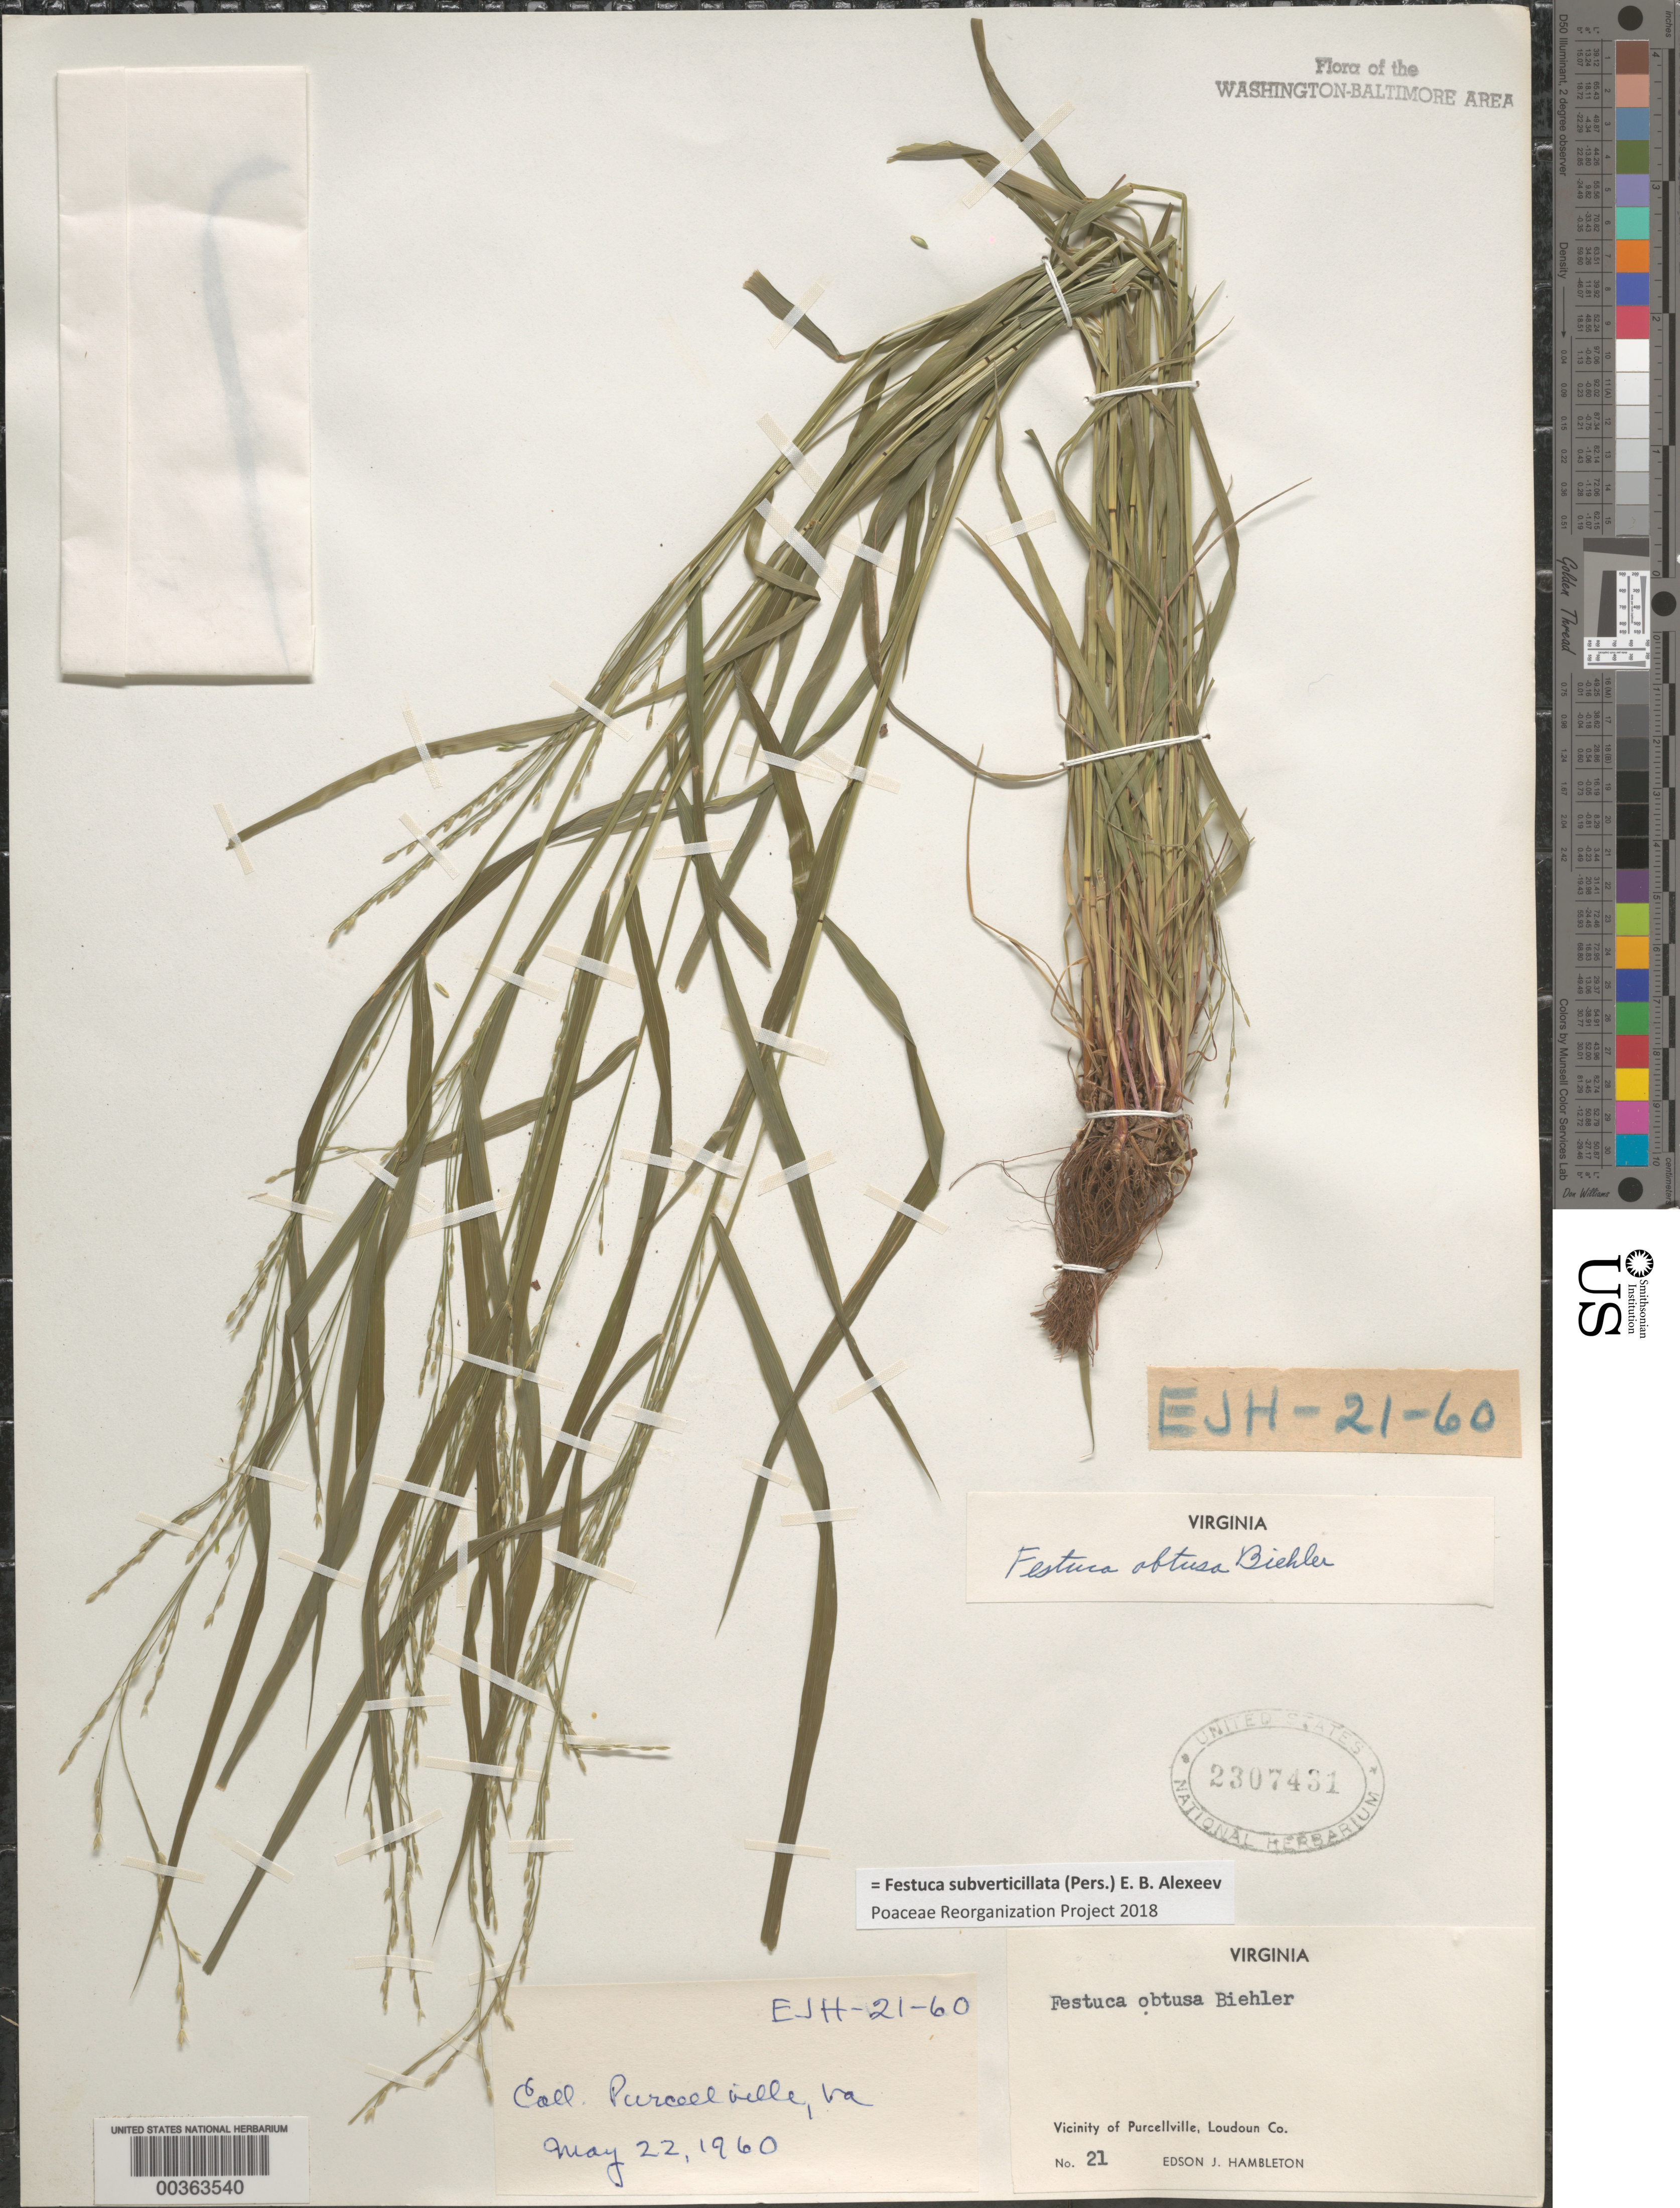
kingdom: Plantae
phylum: Tracheophyta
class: Liliopsida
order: Poales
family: Poaceae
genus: Festuca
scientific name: Festuca subverticillata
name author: (Pers.) E.B. Alexeev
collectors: E. Hambleton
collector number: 21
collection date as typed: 22 May 1960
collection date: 1960-05-22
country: United States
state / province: Virginia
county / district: Loudoun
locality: Purcellville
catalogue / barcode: US 2307431